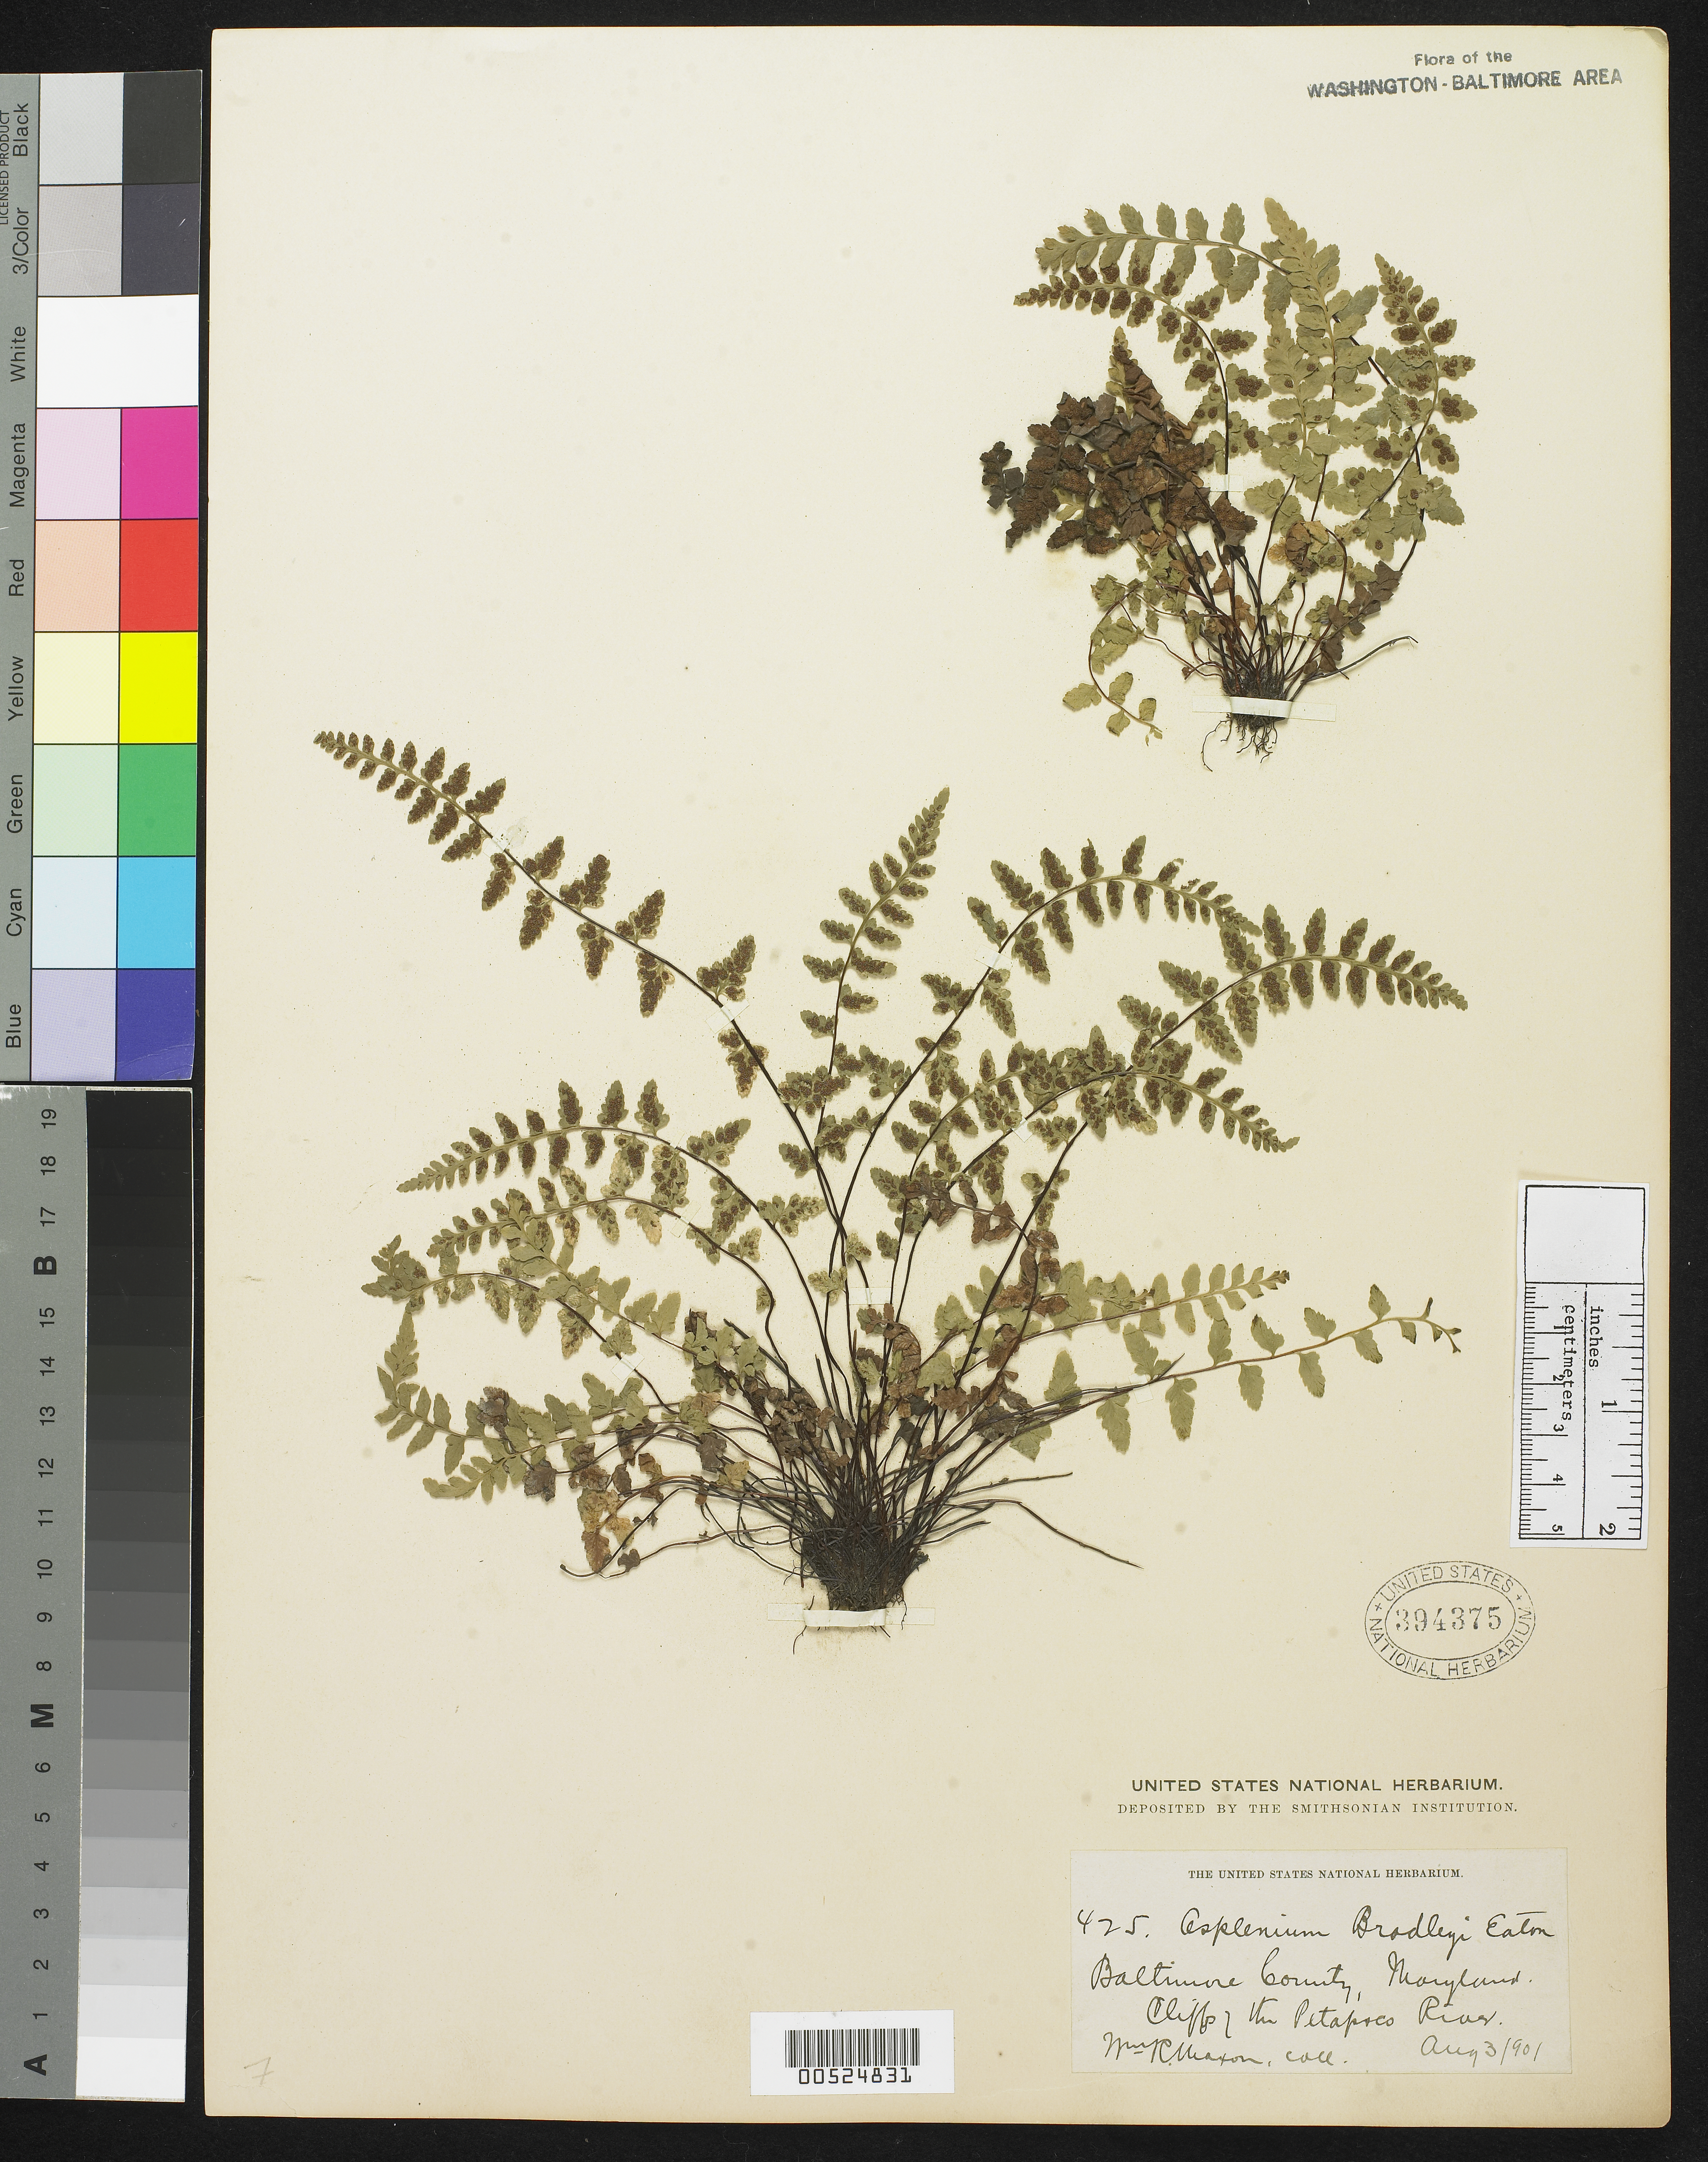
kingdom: Plantae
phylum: Tracheophyta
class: Polypodiopsida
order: Polypodiales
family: Aspleniaceae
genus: Asplenium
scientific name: Asplenium bradleyi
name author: D.C. Eaton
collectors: W. R. Maxon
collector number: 425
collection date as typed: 03 Aug 1901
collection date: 1901-08-03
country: United States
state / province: Maryland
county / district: Baltimore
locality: Patapsco River, Cliffs near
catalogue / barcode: US 394375